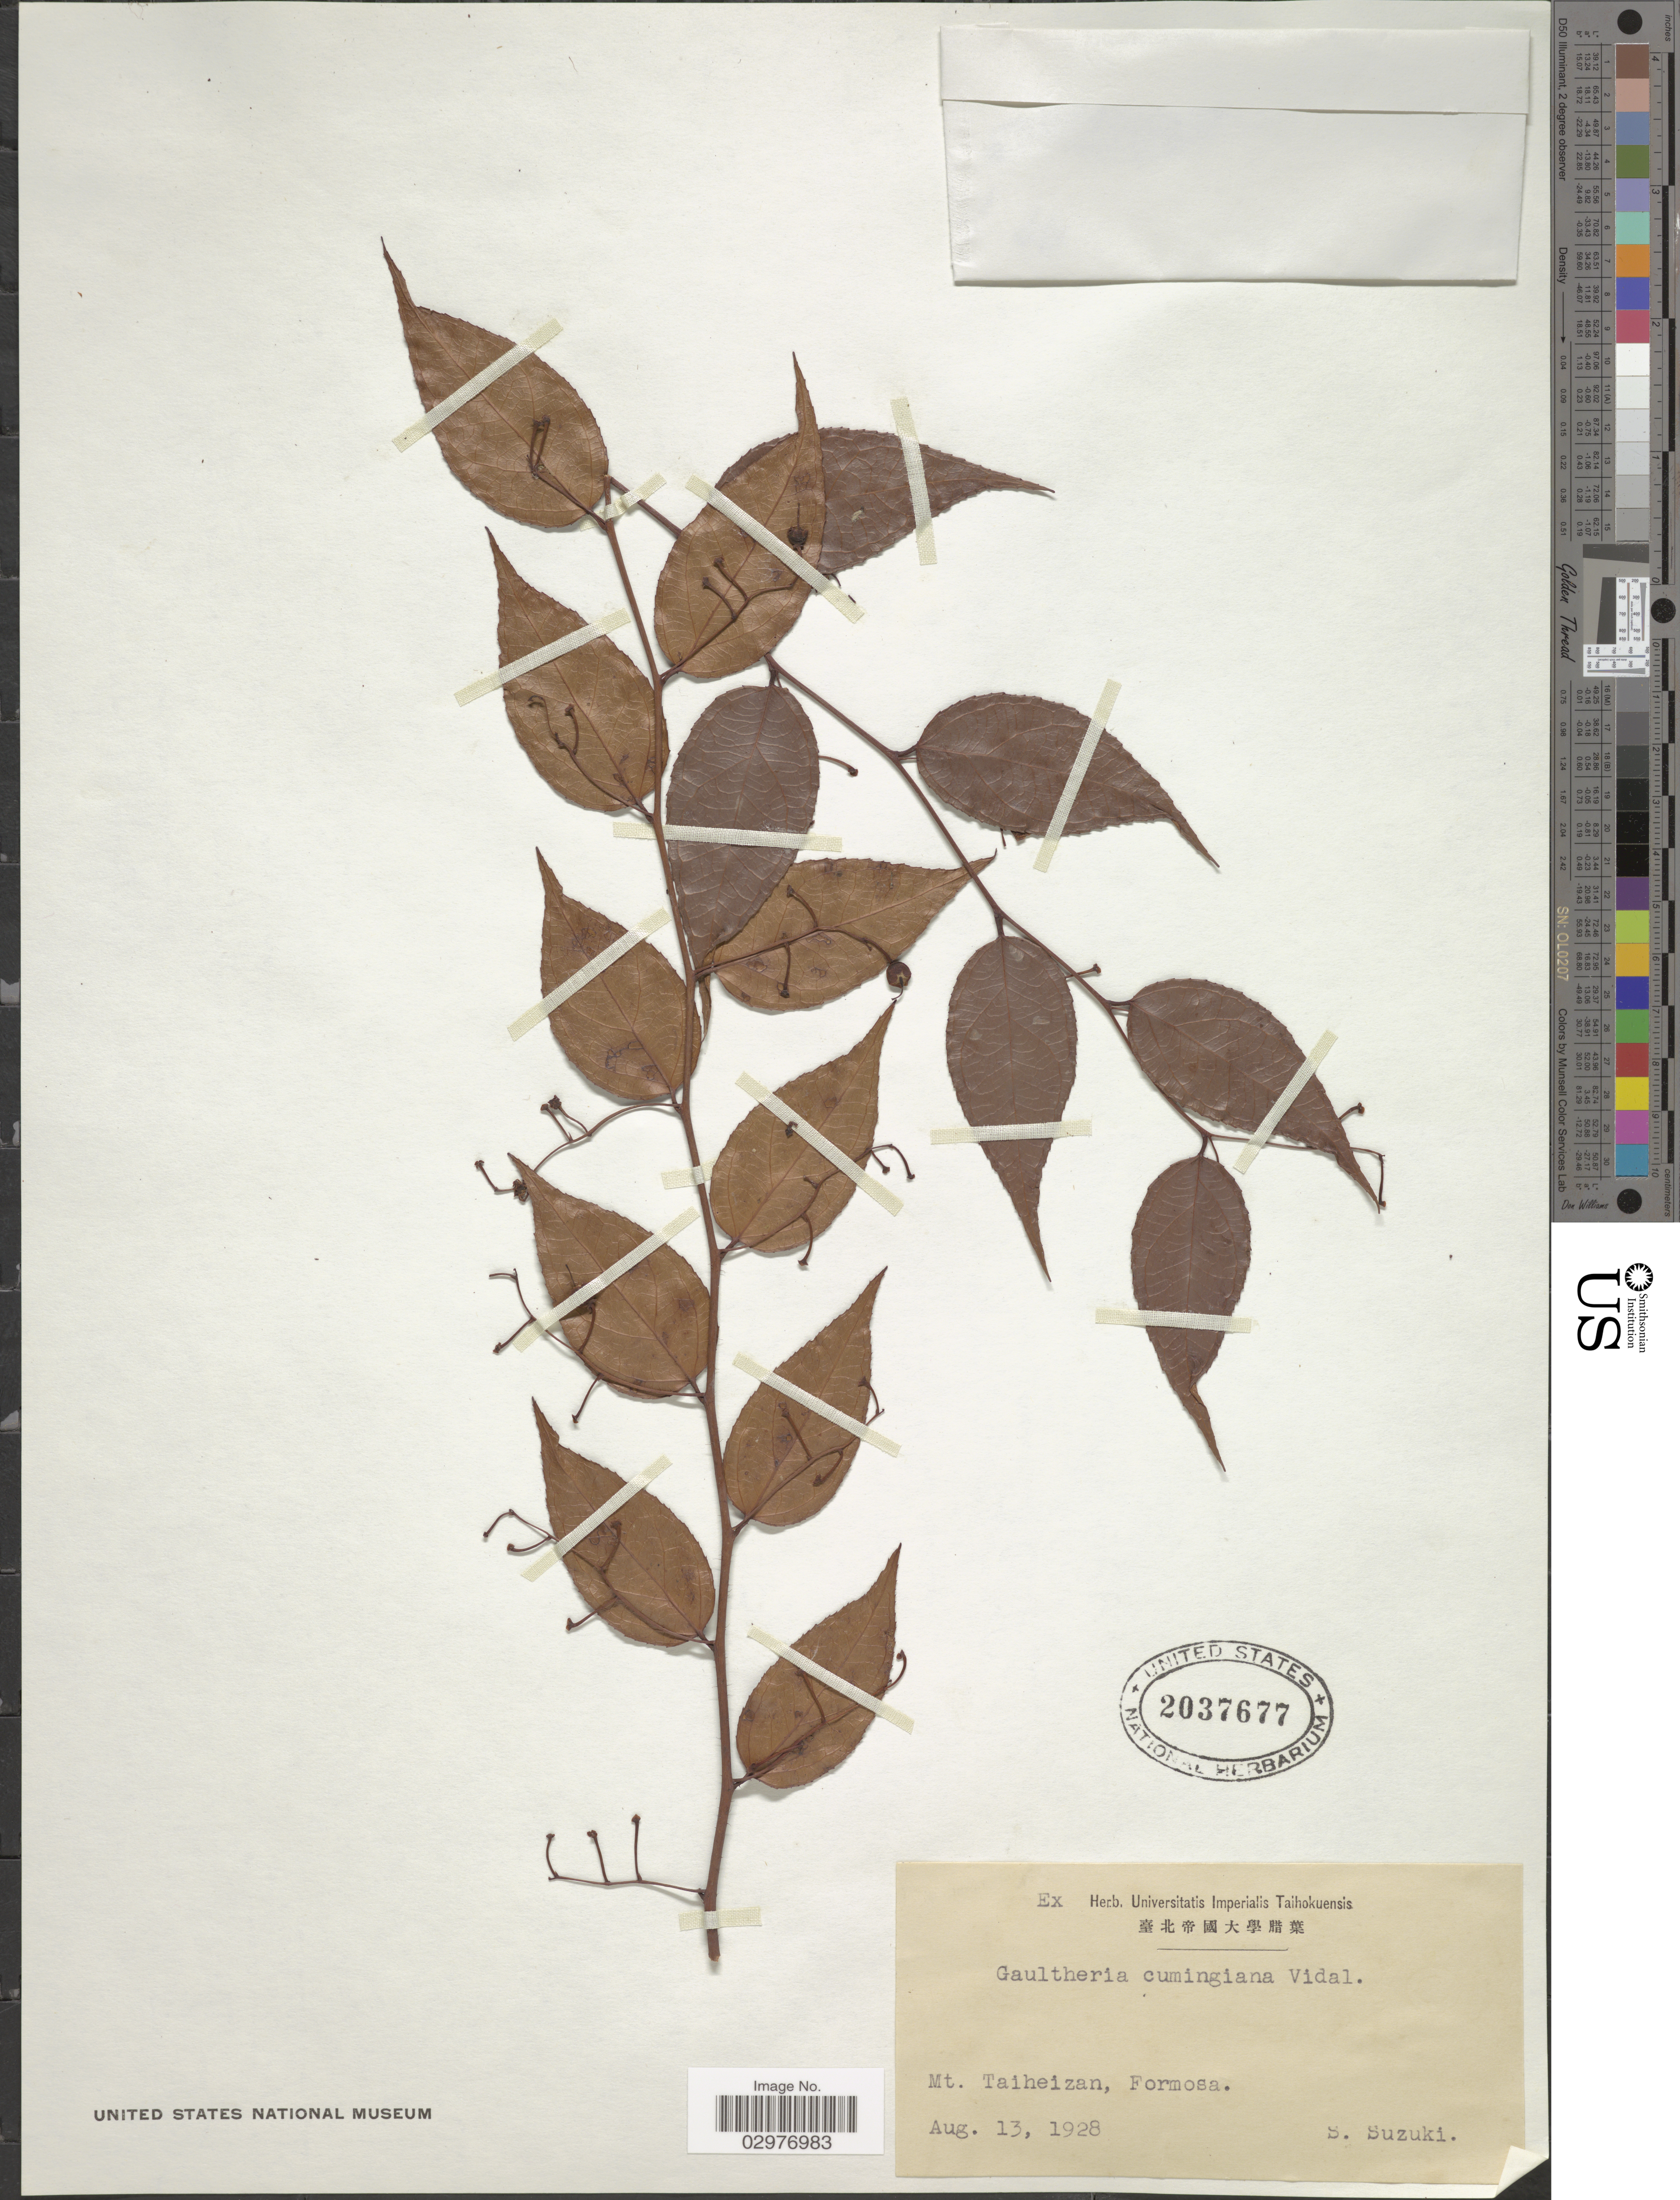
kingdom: Plantae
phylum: Tracheophyta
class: Magnoliopsida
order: Ericales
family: Ericaceae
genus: Gaultheria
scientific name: Gaultheria cumingiana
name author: S. Vidal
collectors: S. Suzuki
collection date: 1928-08-13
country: Taiwan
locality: Mt. Taiheizan, Formosa.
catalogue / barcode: US 2037677